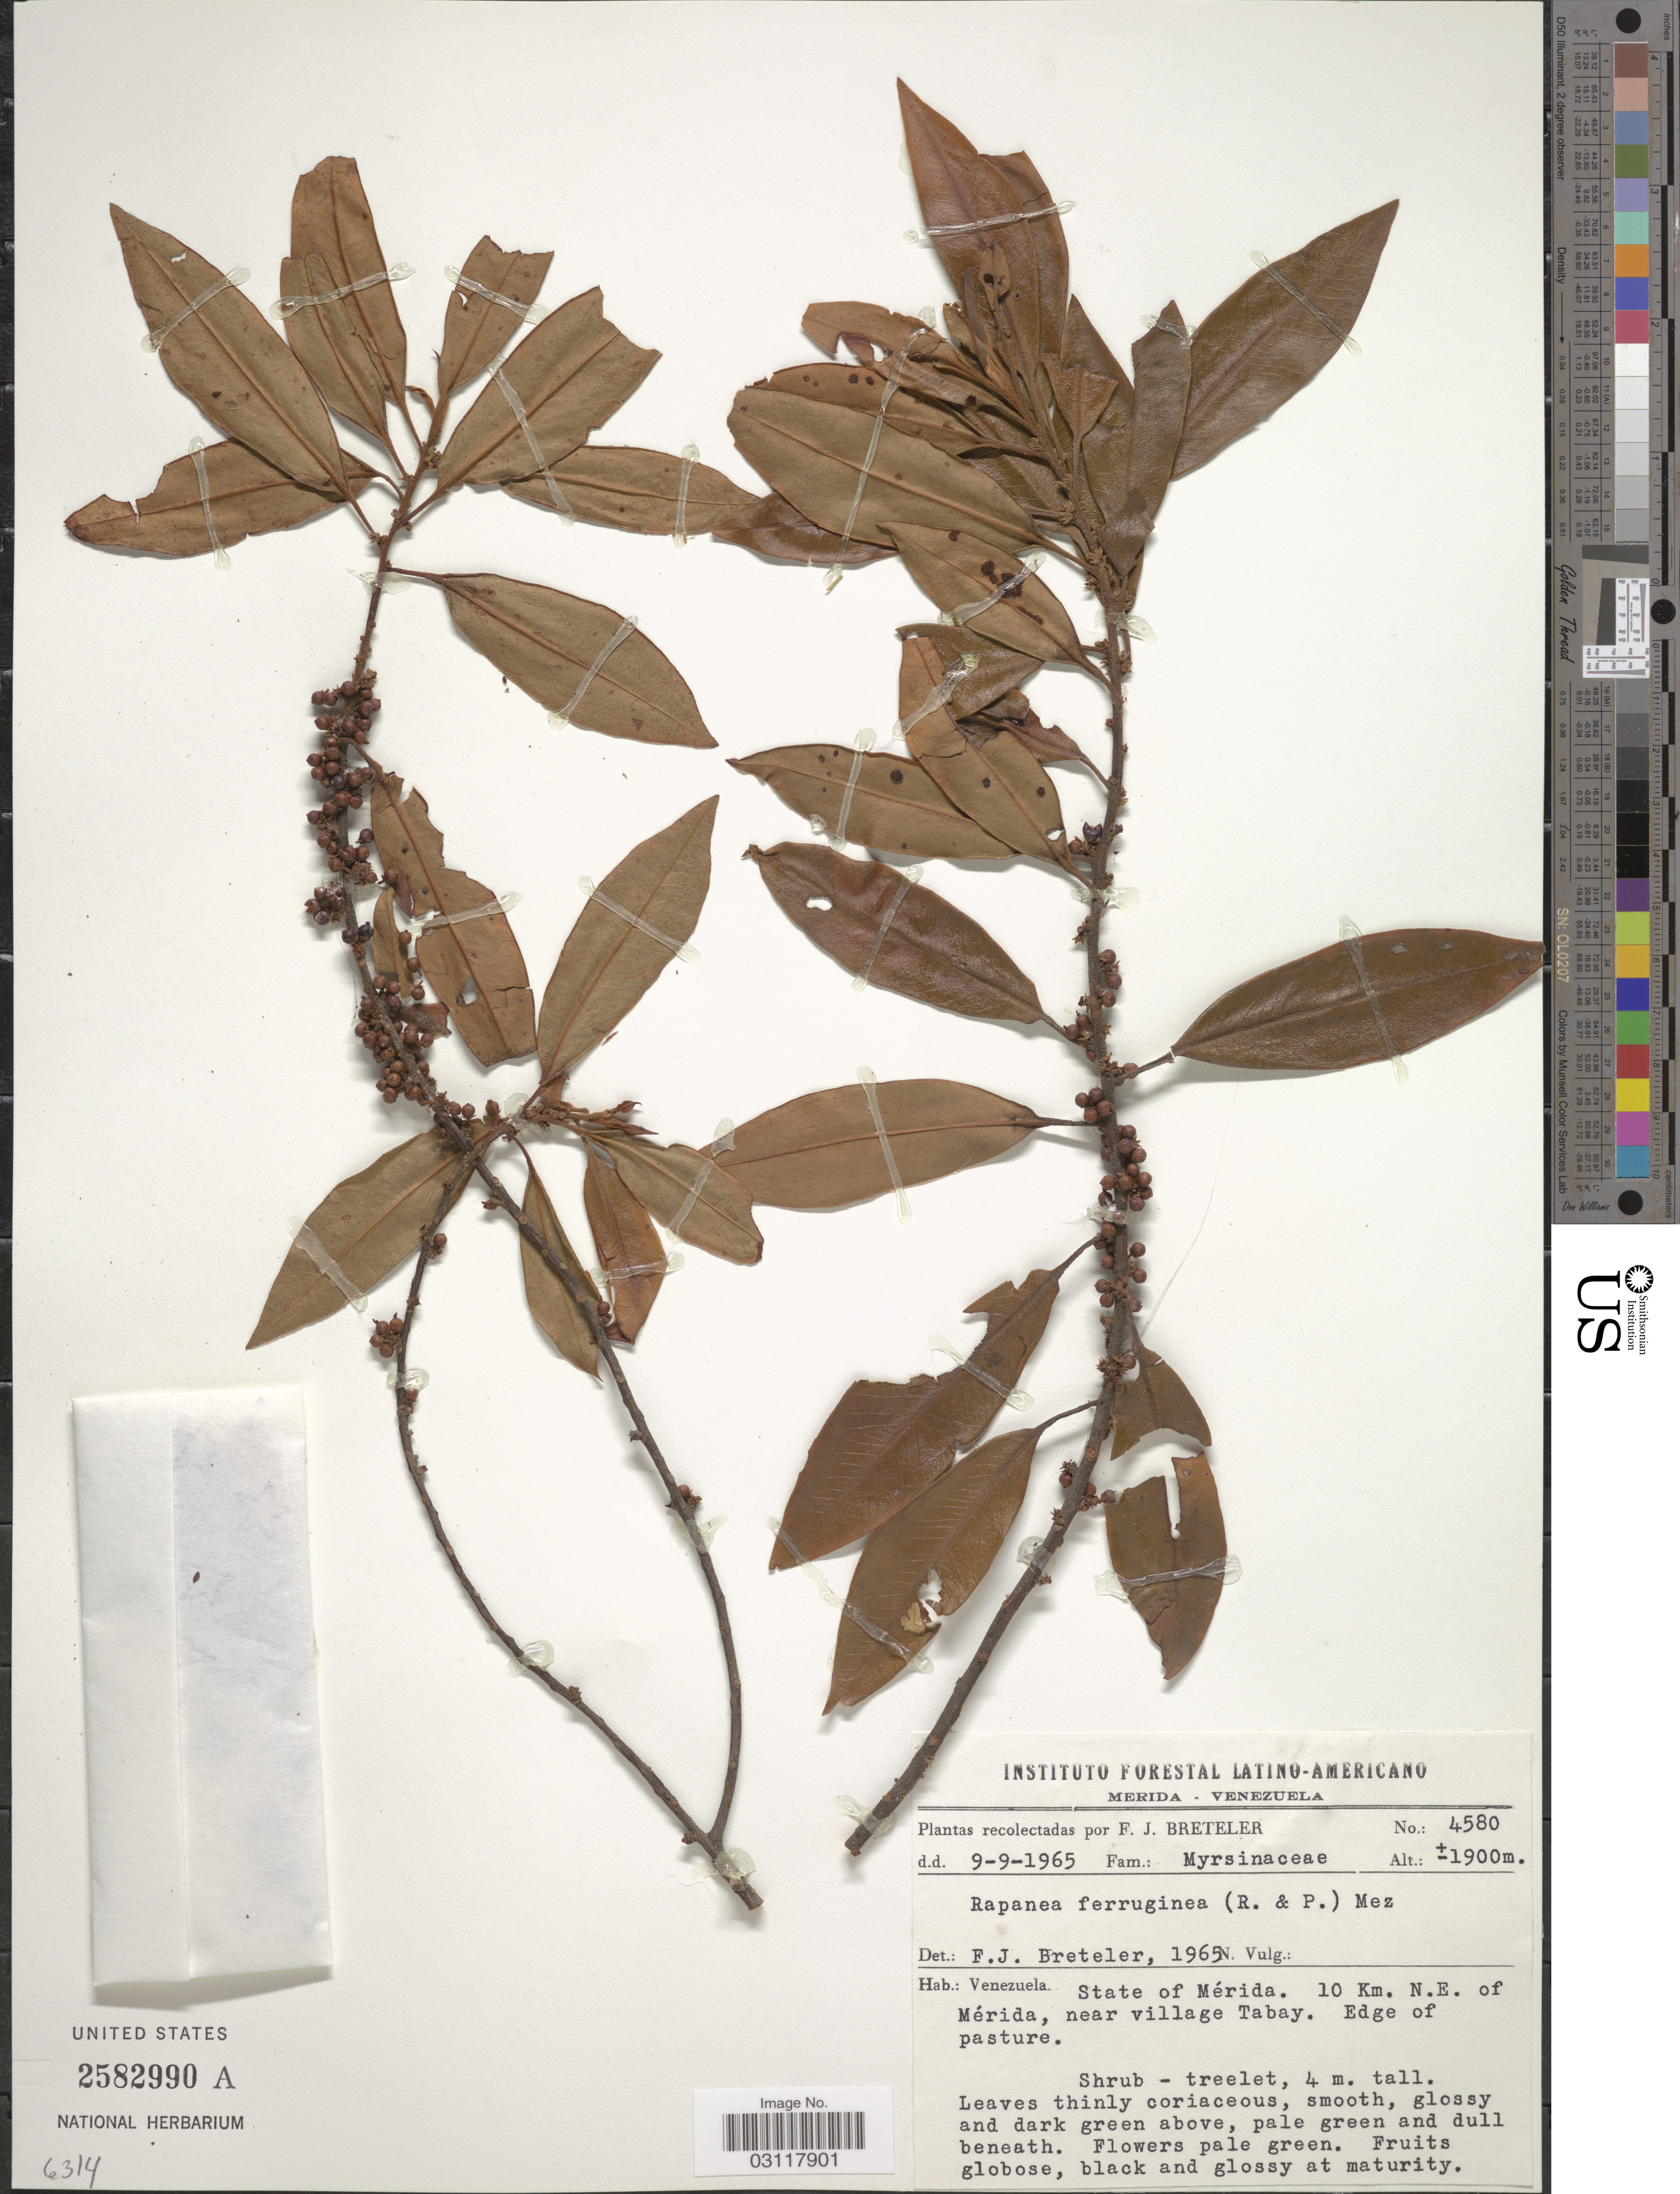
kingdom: Plantae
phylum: Tracheophyta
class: Magnoliopsida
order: Ericales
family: Primulaceae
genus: Rapanea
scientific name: Rapanea ferruginea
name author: (Ruiz & Pav.) Mez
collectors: F. J. Breteler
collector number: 4580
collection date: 1965-09-09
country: Venezuela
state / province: Mérida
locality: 10 Km. N.E. of Mérida, near village Tabay. Edge of pasture.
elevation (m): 1900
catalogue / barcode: US 2582990A